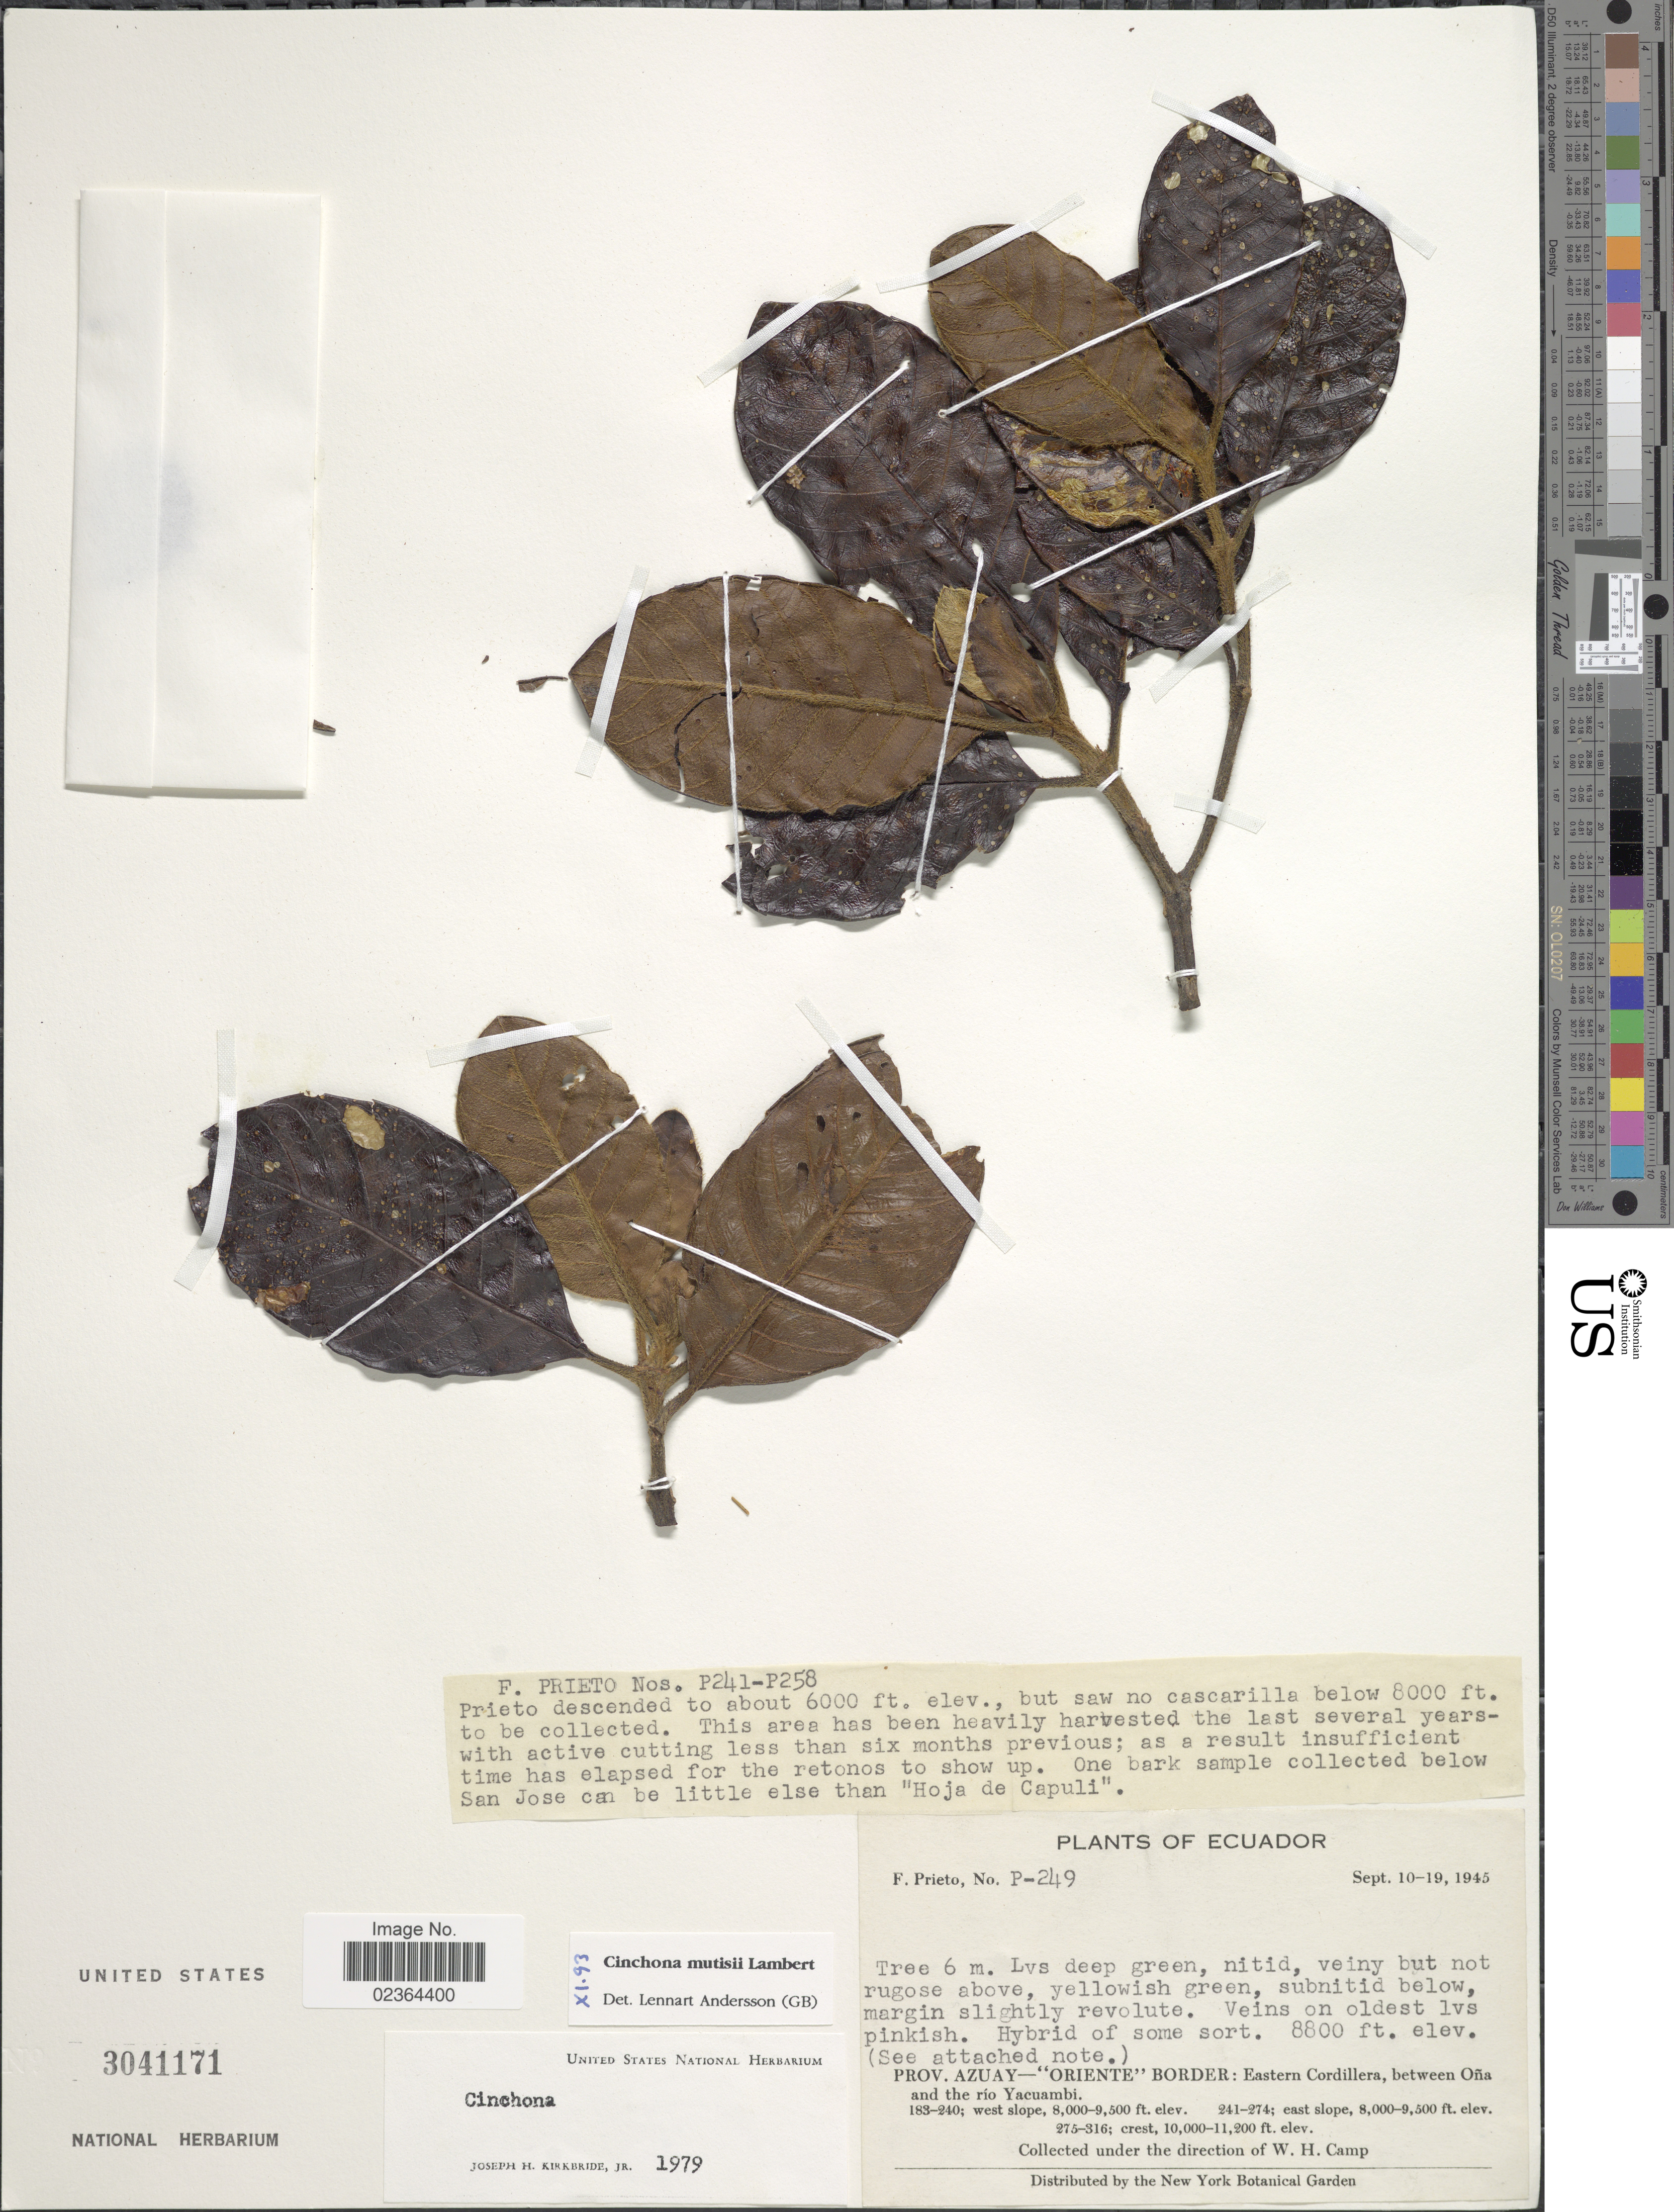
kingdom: Plantae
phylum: Tracheophyta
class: Magnoliopsida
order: Gentianales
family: Rubiaceae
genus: Cinchona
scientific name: Cinchona mutisii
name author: Lamb.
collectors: F. Prieto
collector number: P-249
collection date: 1945-09-10/1945-09-19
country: Ecuador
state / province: Azuay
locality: Prov. Azuay-Oriente Border: Eastern Cordillera, between Ona and the rio Yacuambi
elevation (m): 2682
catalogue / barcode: US 3041171